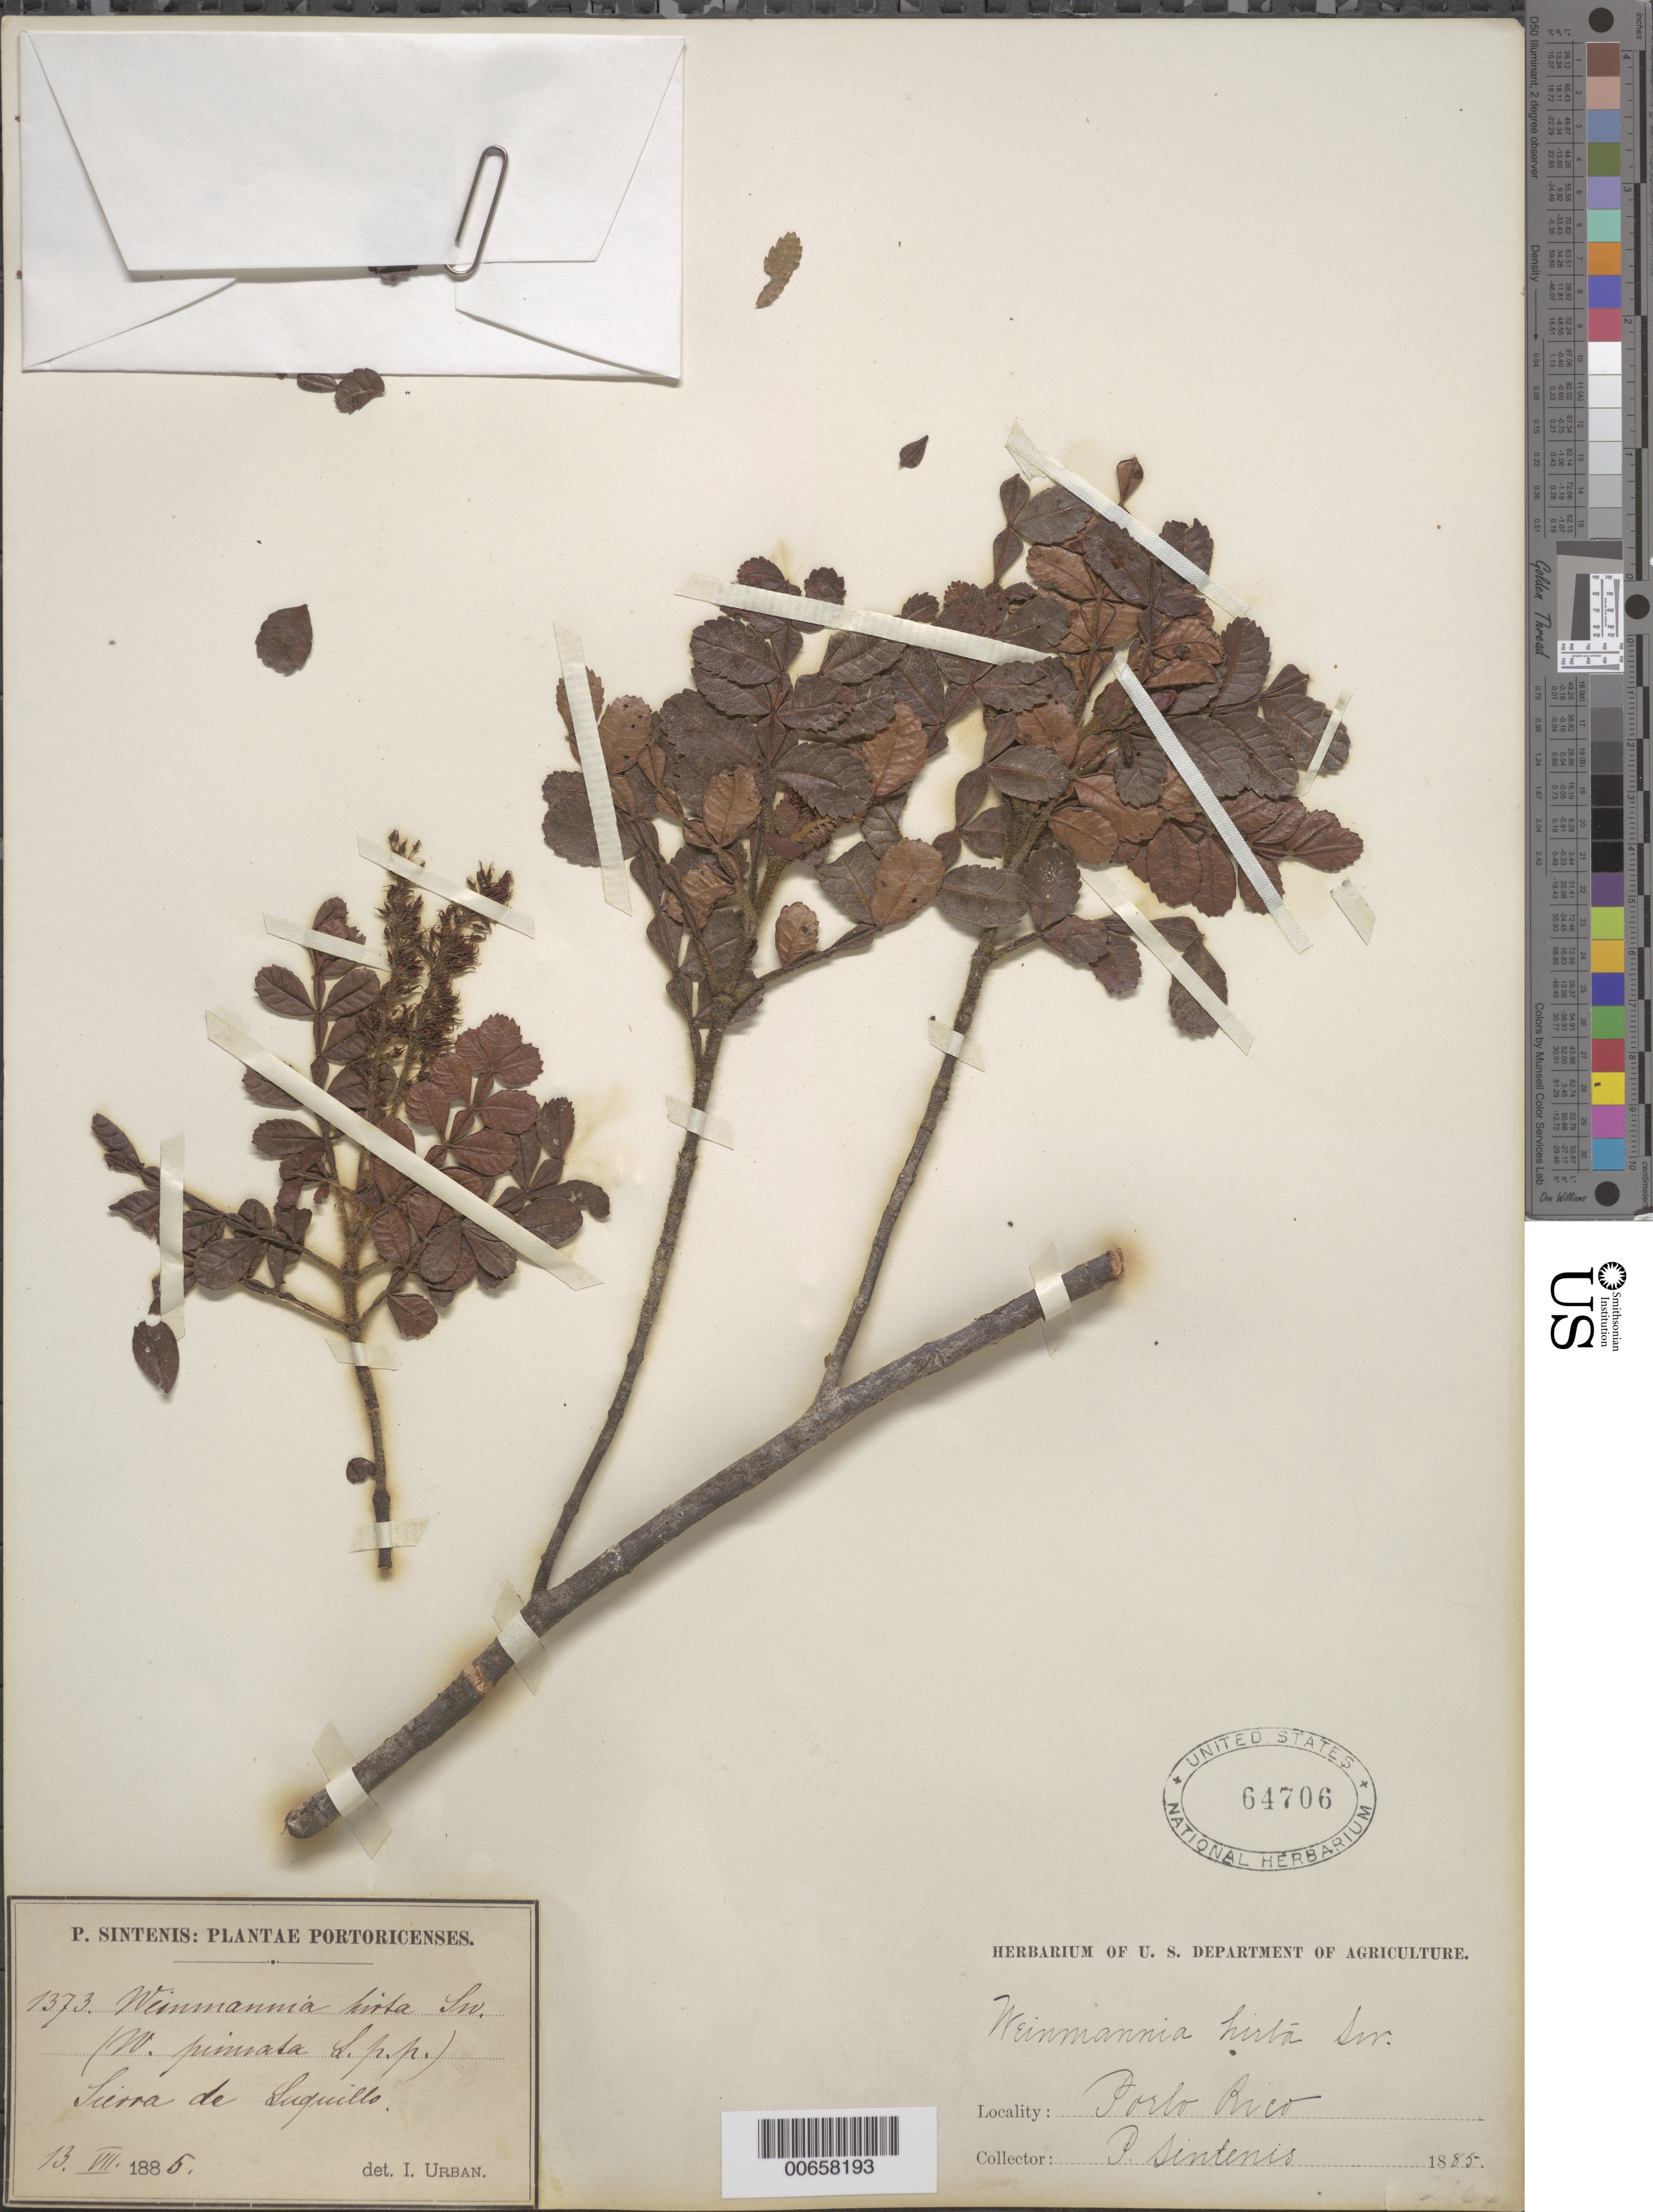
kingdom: Plantae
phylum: Tracheophyta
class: Magnoliopsida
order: Oxalidales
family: Cunoniaceae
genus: Weinmannia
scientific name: Weinmannia hirta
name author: Sw.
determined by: Urban, Ignatz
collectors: P. Sintenis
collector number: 1373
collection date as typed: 13 Jul 1885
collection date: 1885-07-13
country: Puerto Rico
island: Greater Antilles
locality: Sierra de Luguillo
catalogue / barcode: US 64706